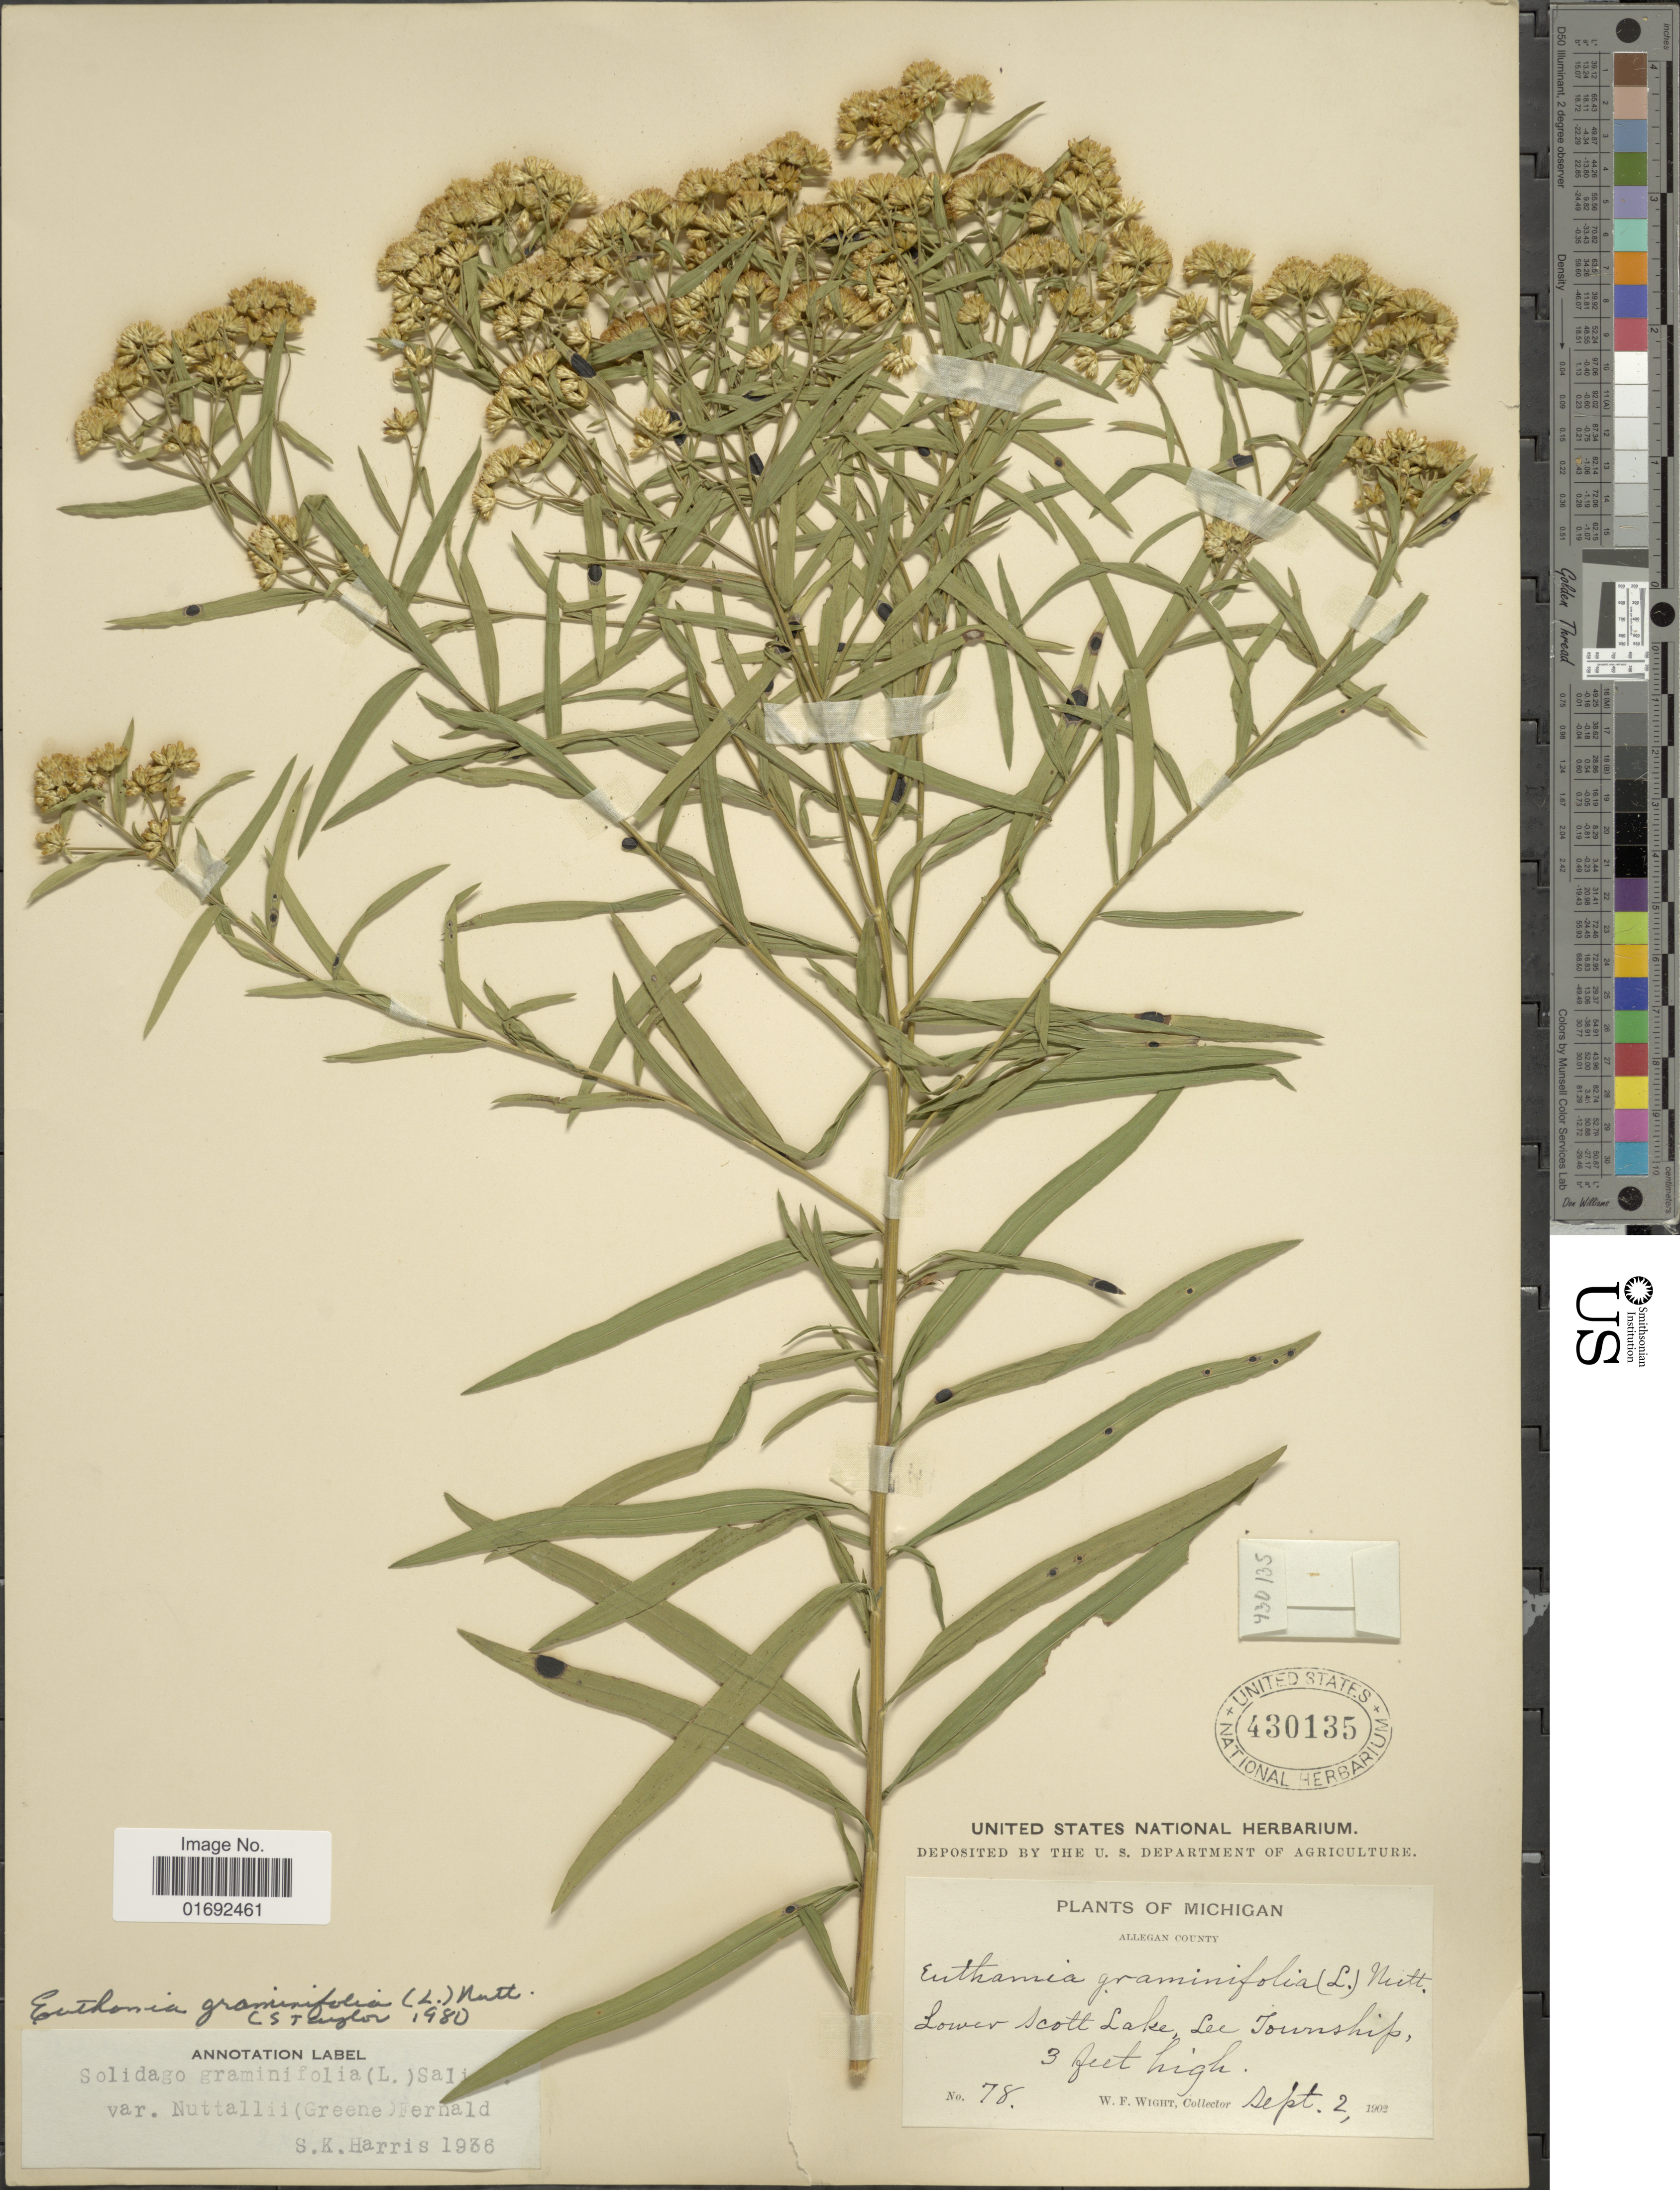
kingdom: Plantae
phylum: Tracheophyta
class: Magnoliopsida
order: Asterales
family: Asteraceae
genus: Euthamia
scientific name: Euthamia graminifolia var. nuttalii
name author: (S.W. Greene) W. Stone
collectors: W. Wight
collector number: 78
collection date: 1902-09-02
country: United States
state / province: Michigan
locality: Allegan County, lower Scott Lake, Lee Township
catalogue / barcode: US 430135